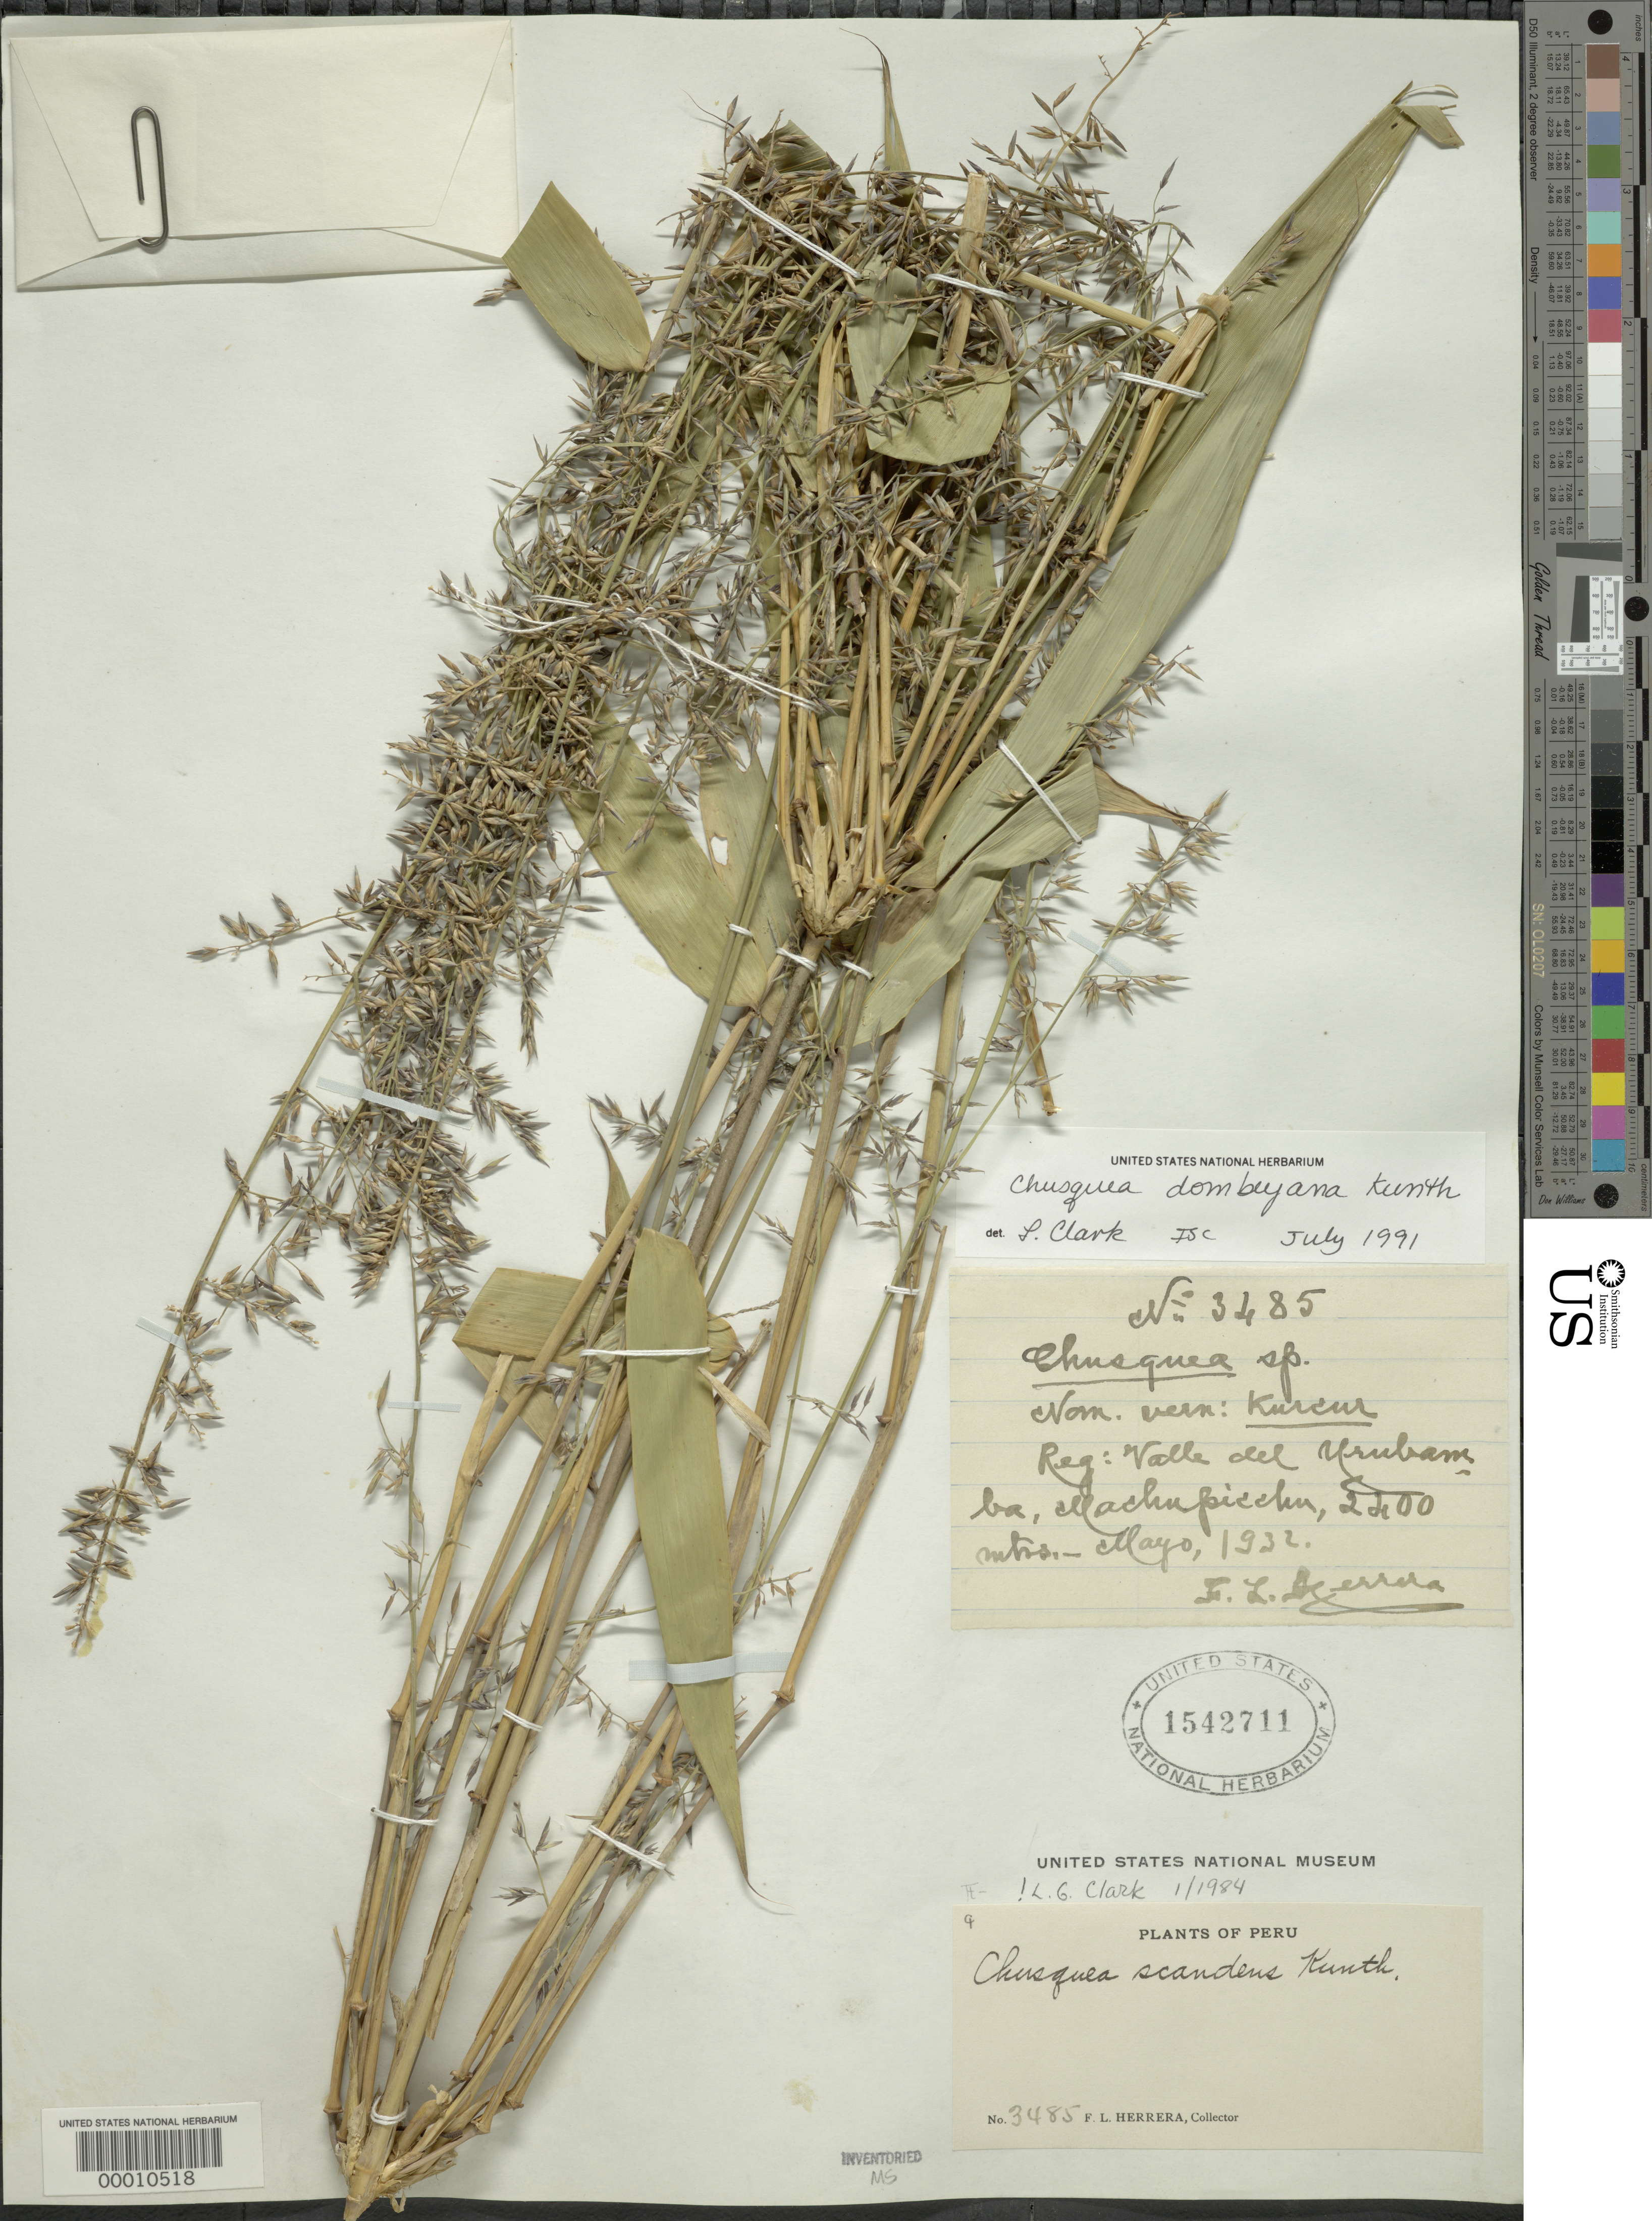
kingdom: Plantae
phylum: Tracheophyta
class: Liliopsida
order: Poales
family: Poaceae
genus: Chusquea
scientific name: Chusquea dombeyana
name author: Kunth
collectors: F. L. Herrera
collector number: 3485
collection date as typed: May 1932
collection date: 1932-05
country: Peru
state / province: Cusco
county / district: Urubamba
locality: Valle del Urubamba, Machupicchu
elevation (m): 2200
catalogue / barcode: US 1542711